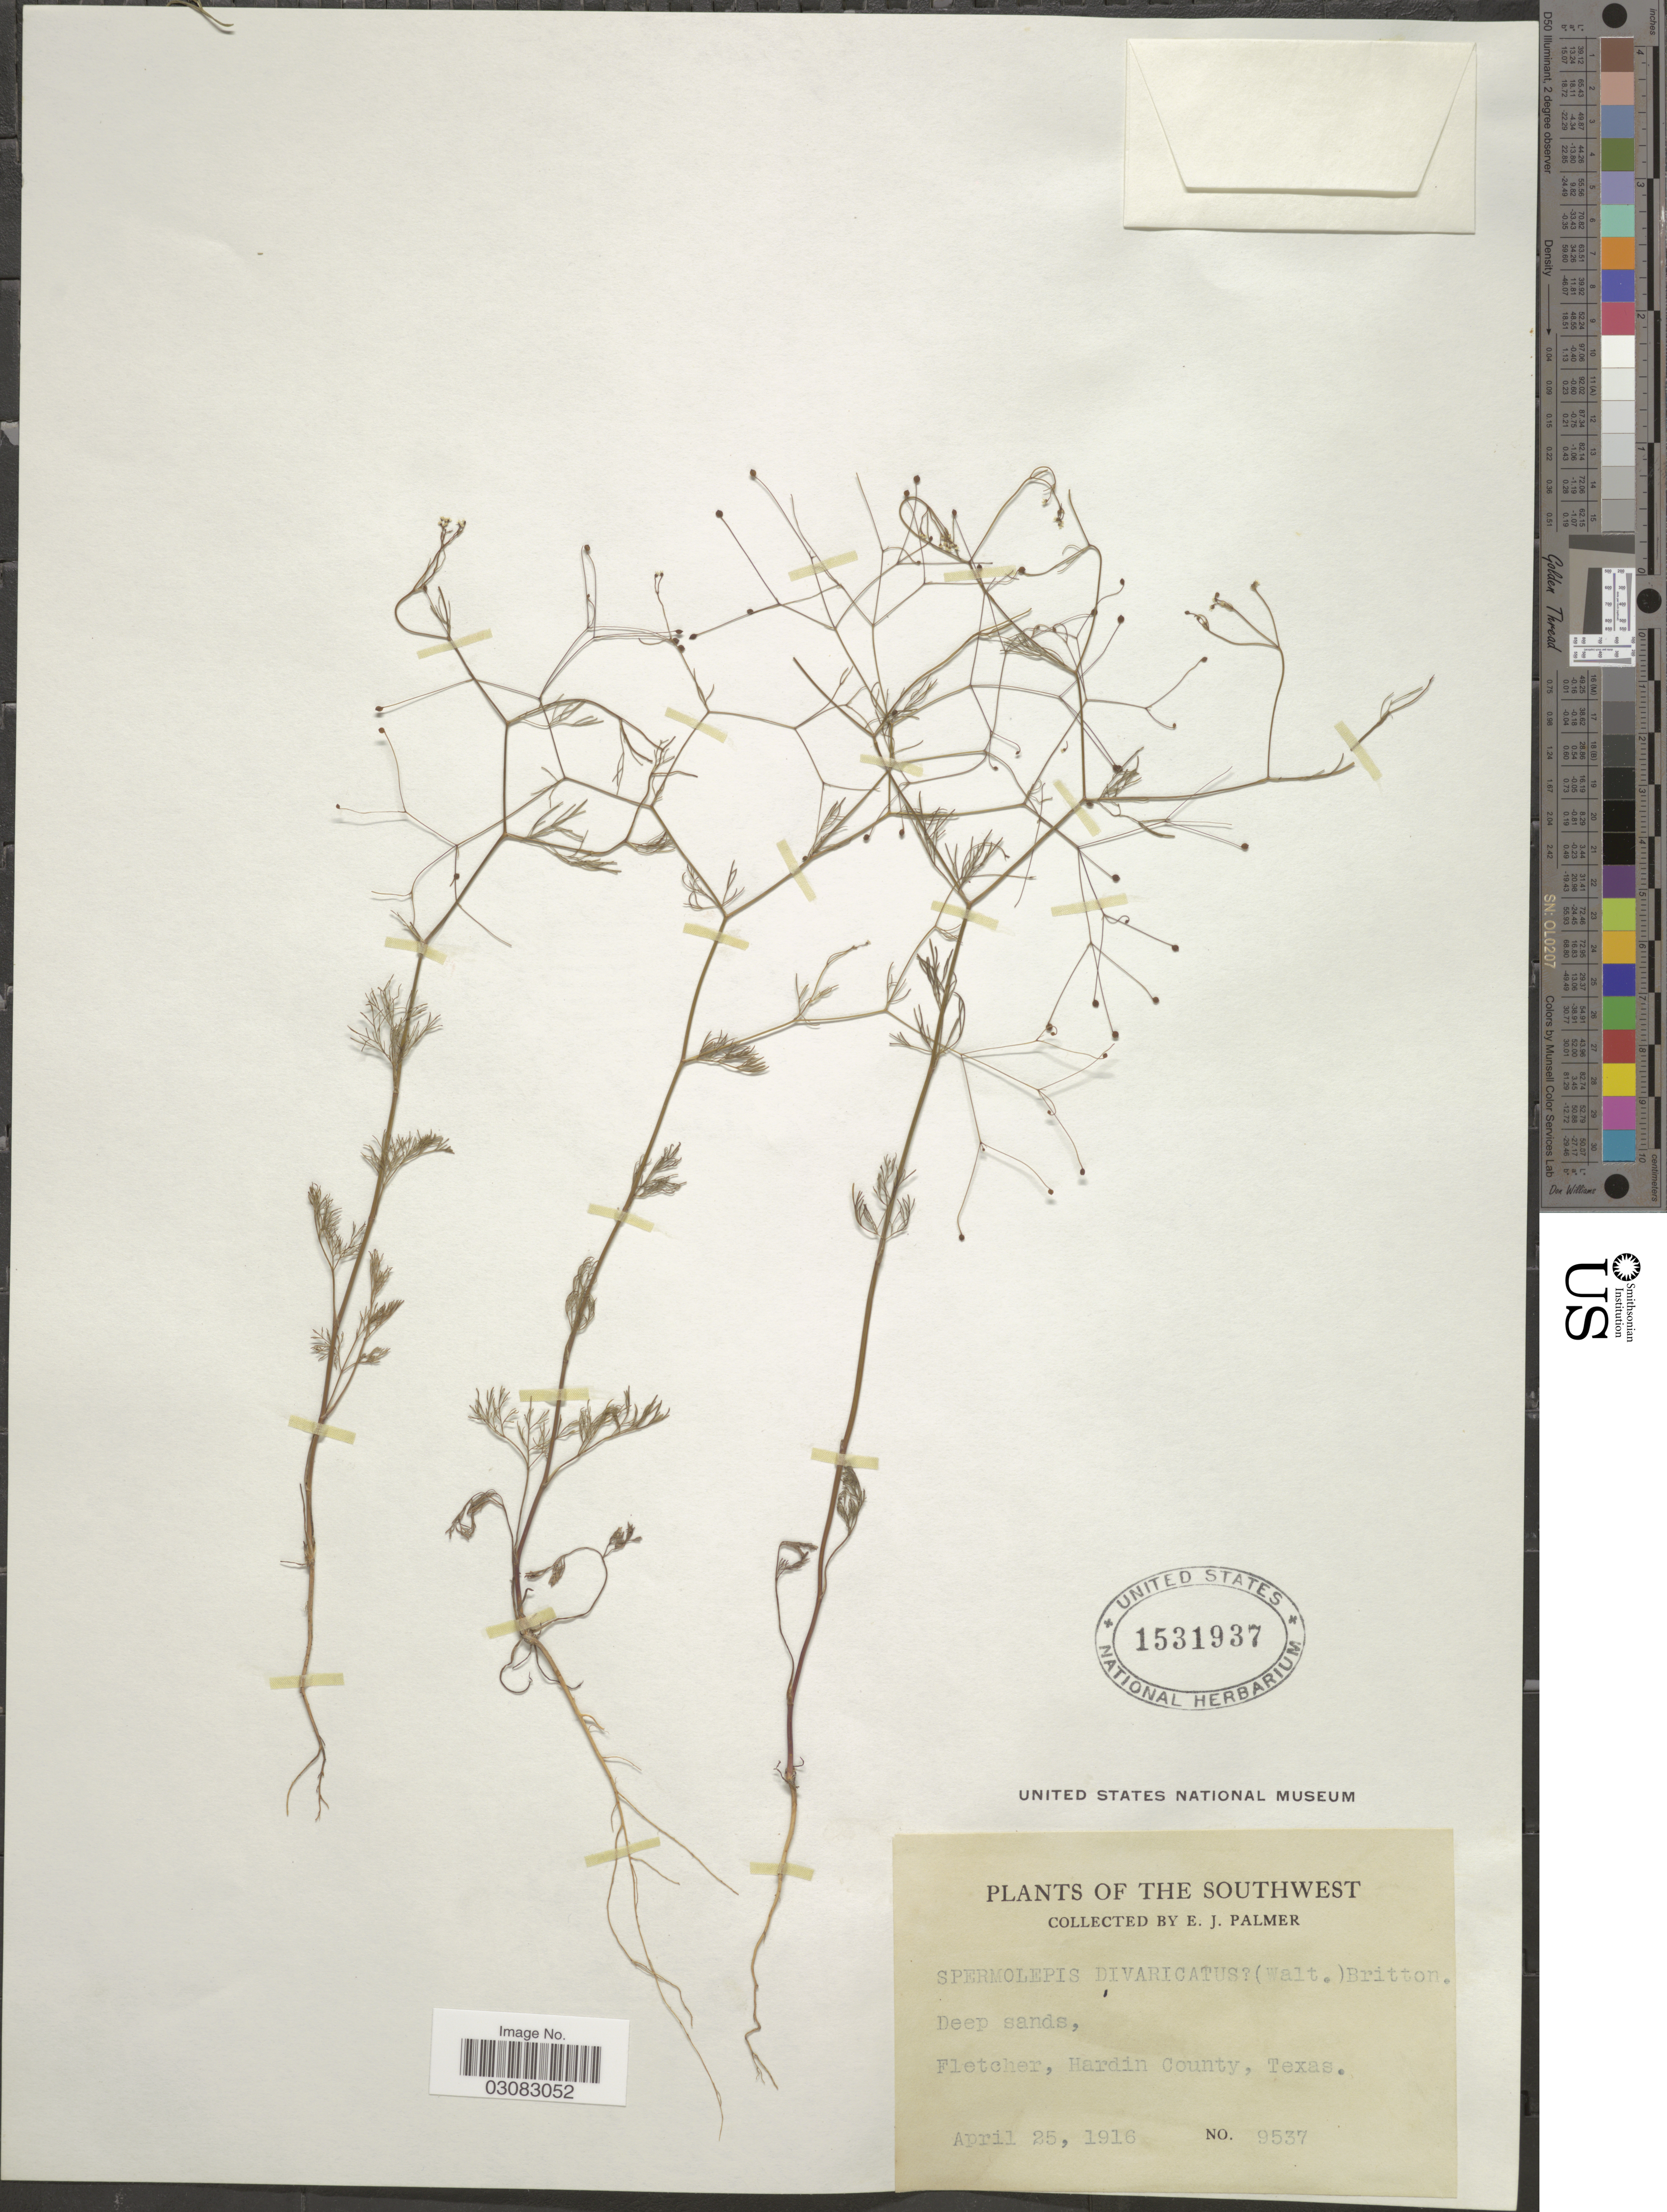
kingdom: Plantae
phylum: Tracheophyta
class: Magnoliopsida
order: Apiales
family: Apiaceae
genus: Spermolepis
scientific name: Spermolepis divaricata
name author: (Walter) Raf.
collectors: E. J. Palmer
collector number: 9537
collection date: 1916-04-25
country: United States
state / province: Texas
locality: Fletcher, Hardin County, The Southwest.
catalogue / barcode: US 1531937